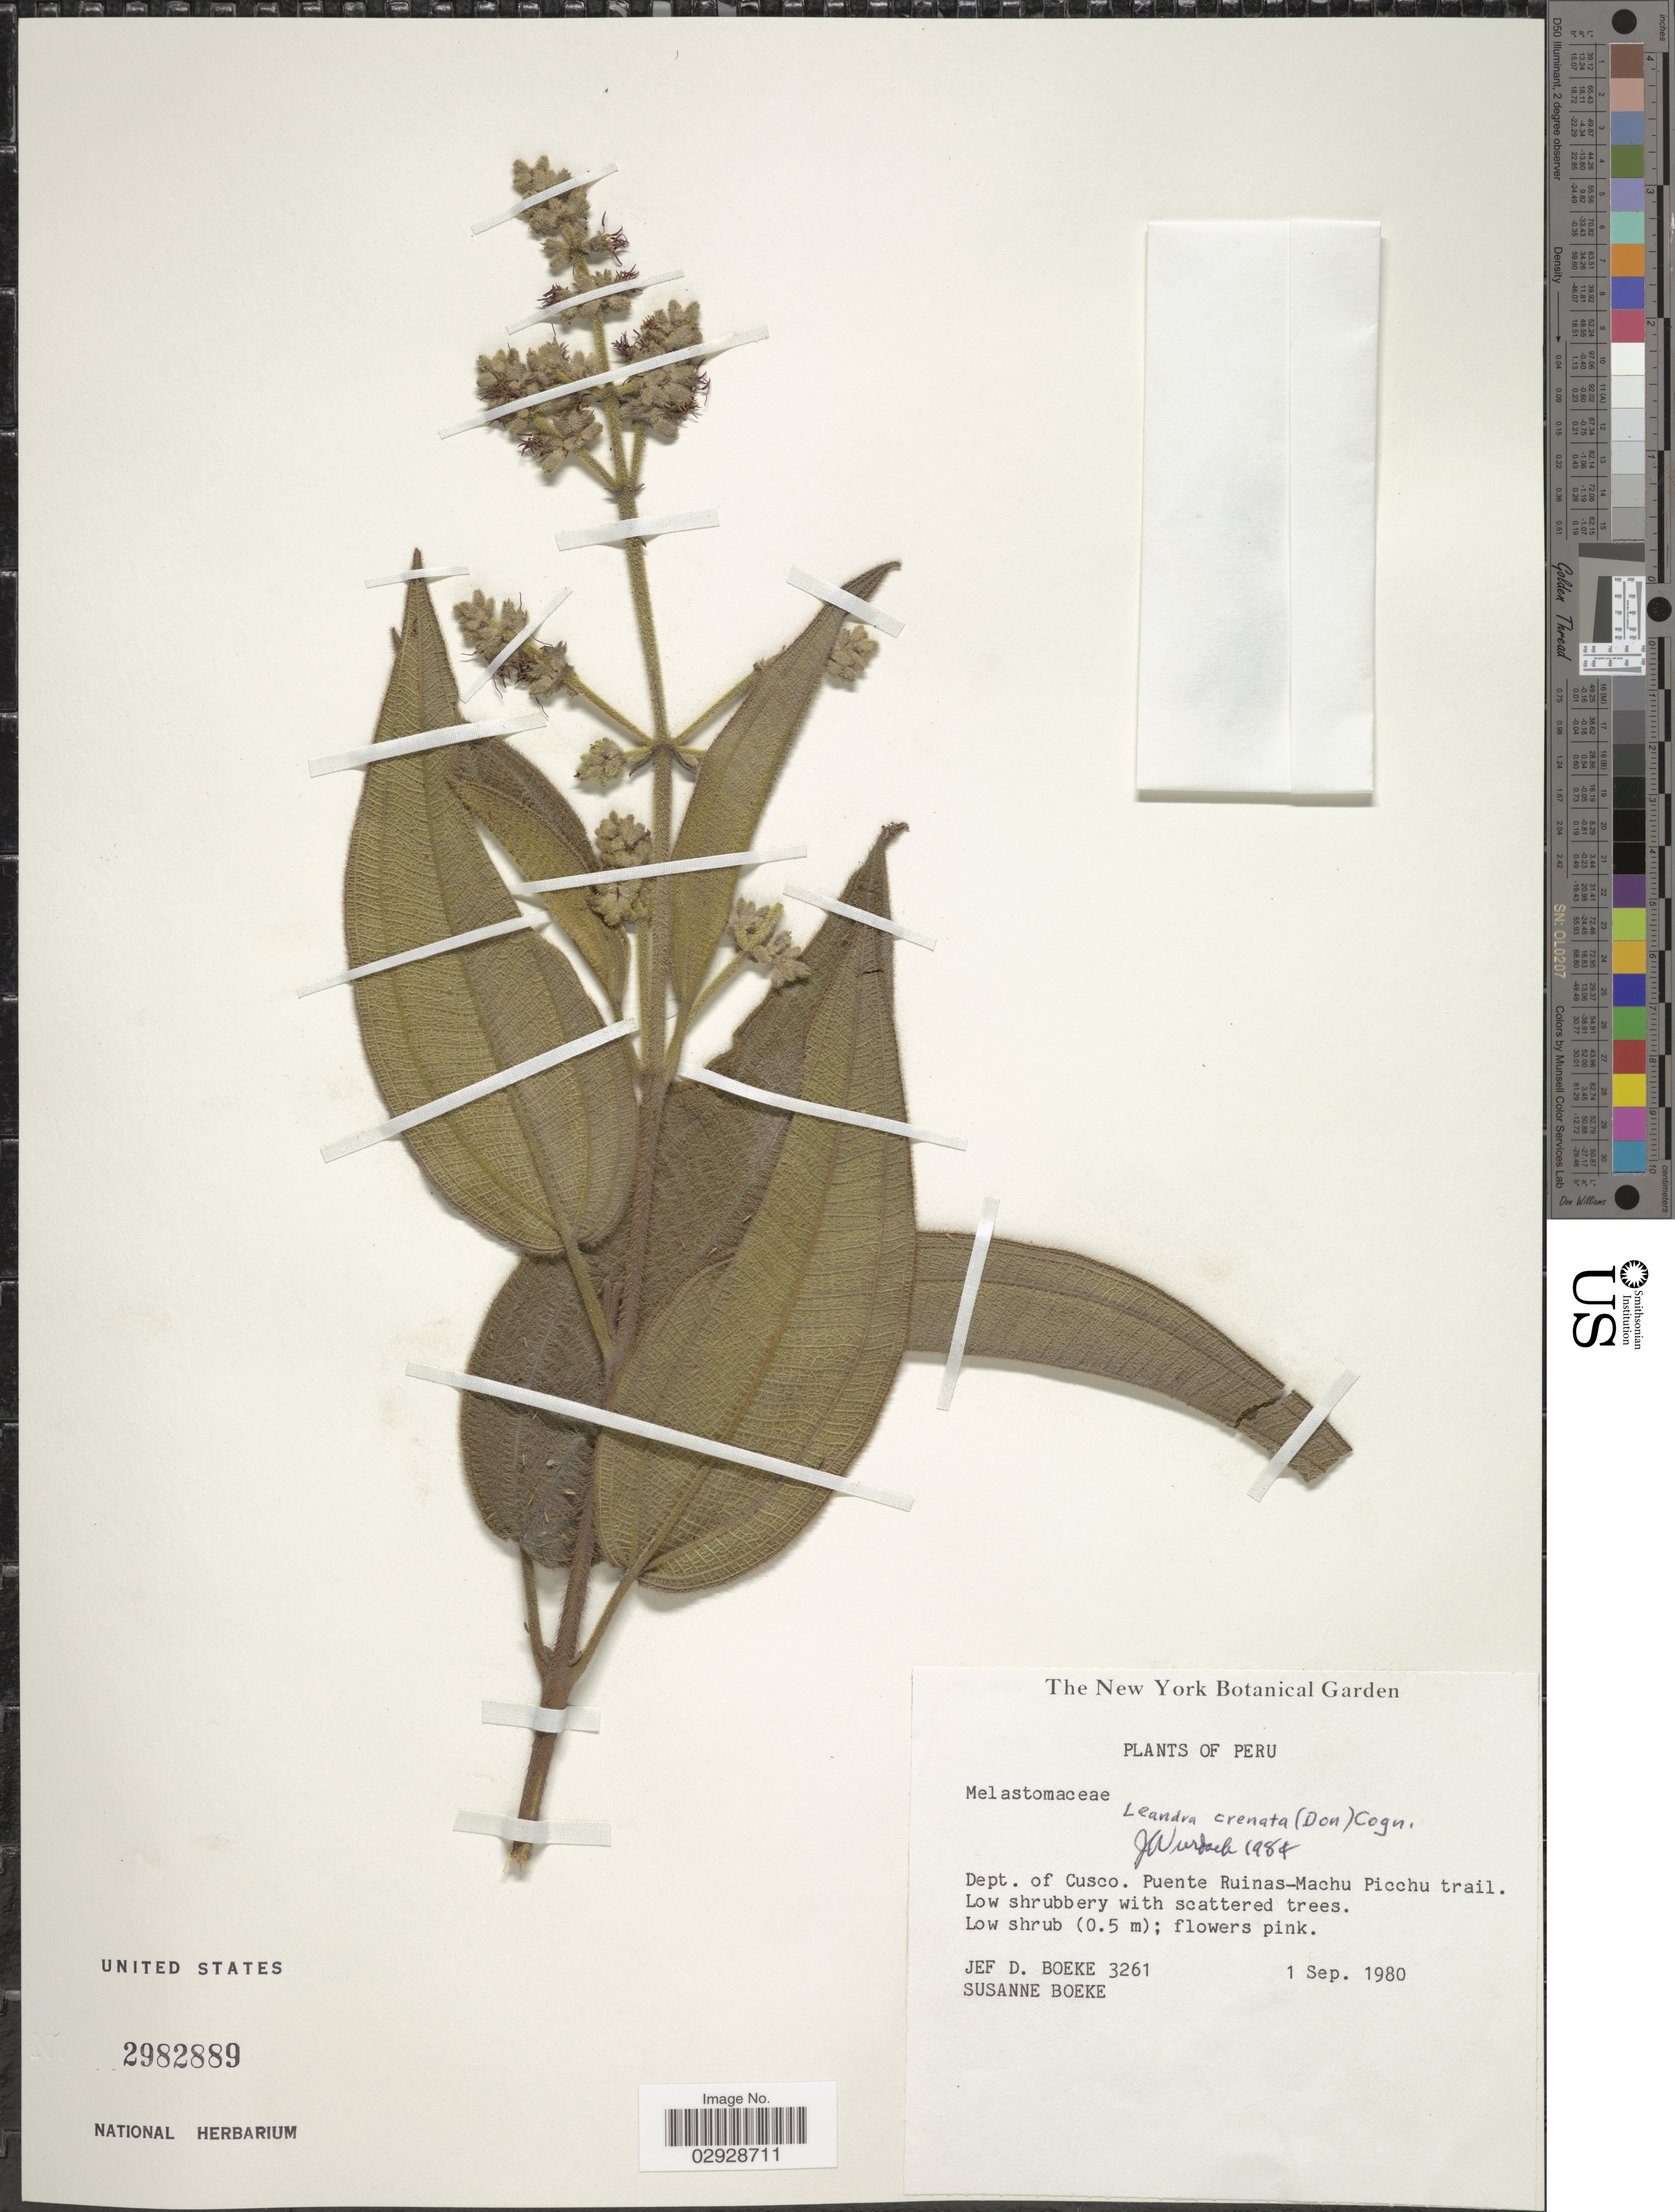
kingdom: Plantae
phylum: Tracheophyta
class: Magnoliopsida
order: Myrtales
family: Melastomataceae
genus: Leandra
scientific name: Leandra crenata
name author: (D. Don) Cogn.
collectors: J. Boeke & S. Boeke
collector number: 3261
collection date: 1980-09-01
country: Peru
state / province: Cusco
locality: Dept. of Cusco. Puente Ruinas-Machu Picchu trail.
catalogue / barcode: US 2982889